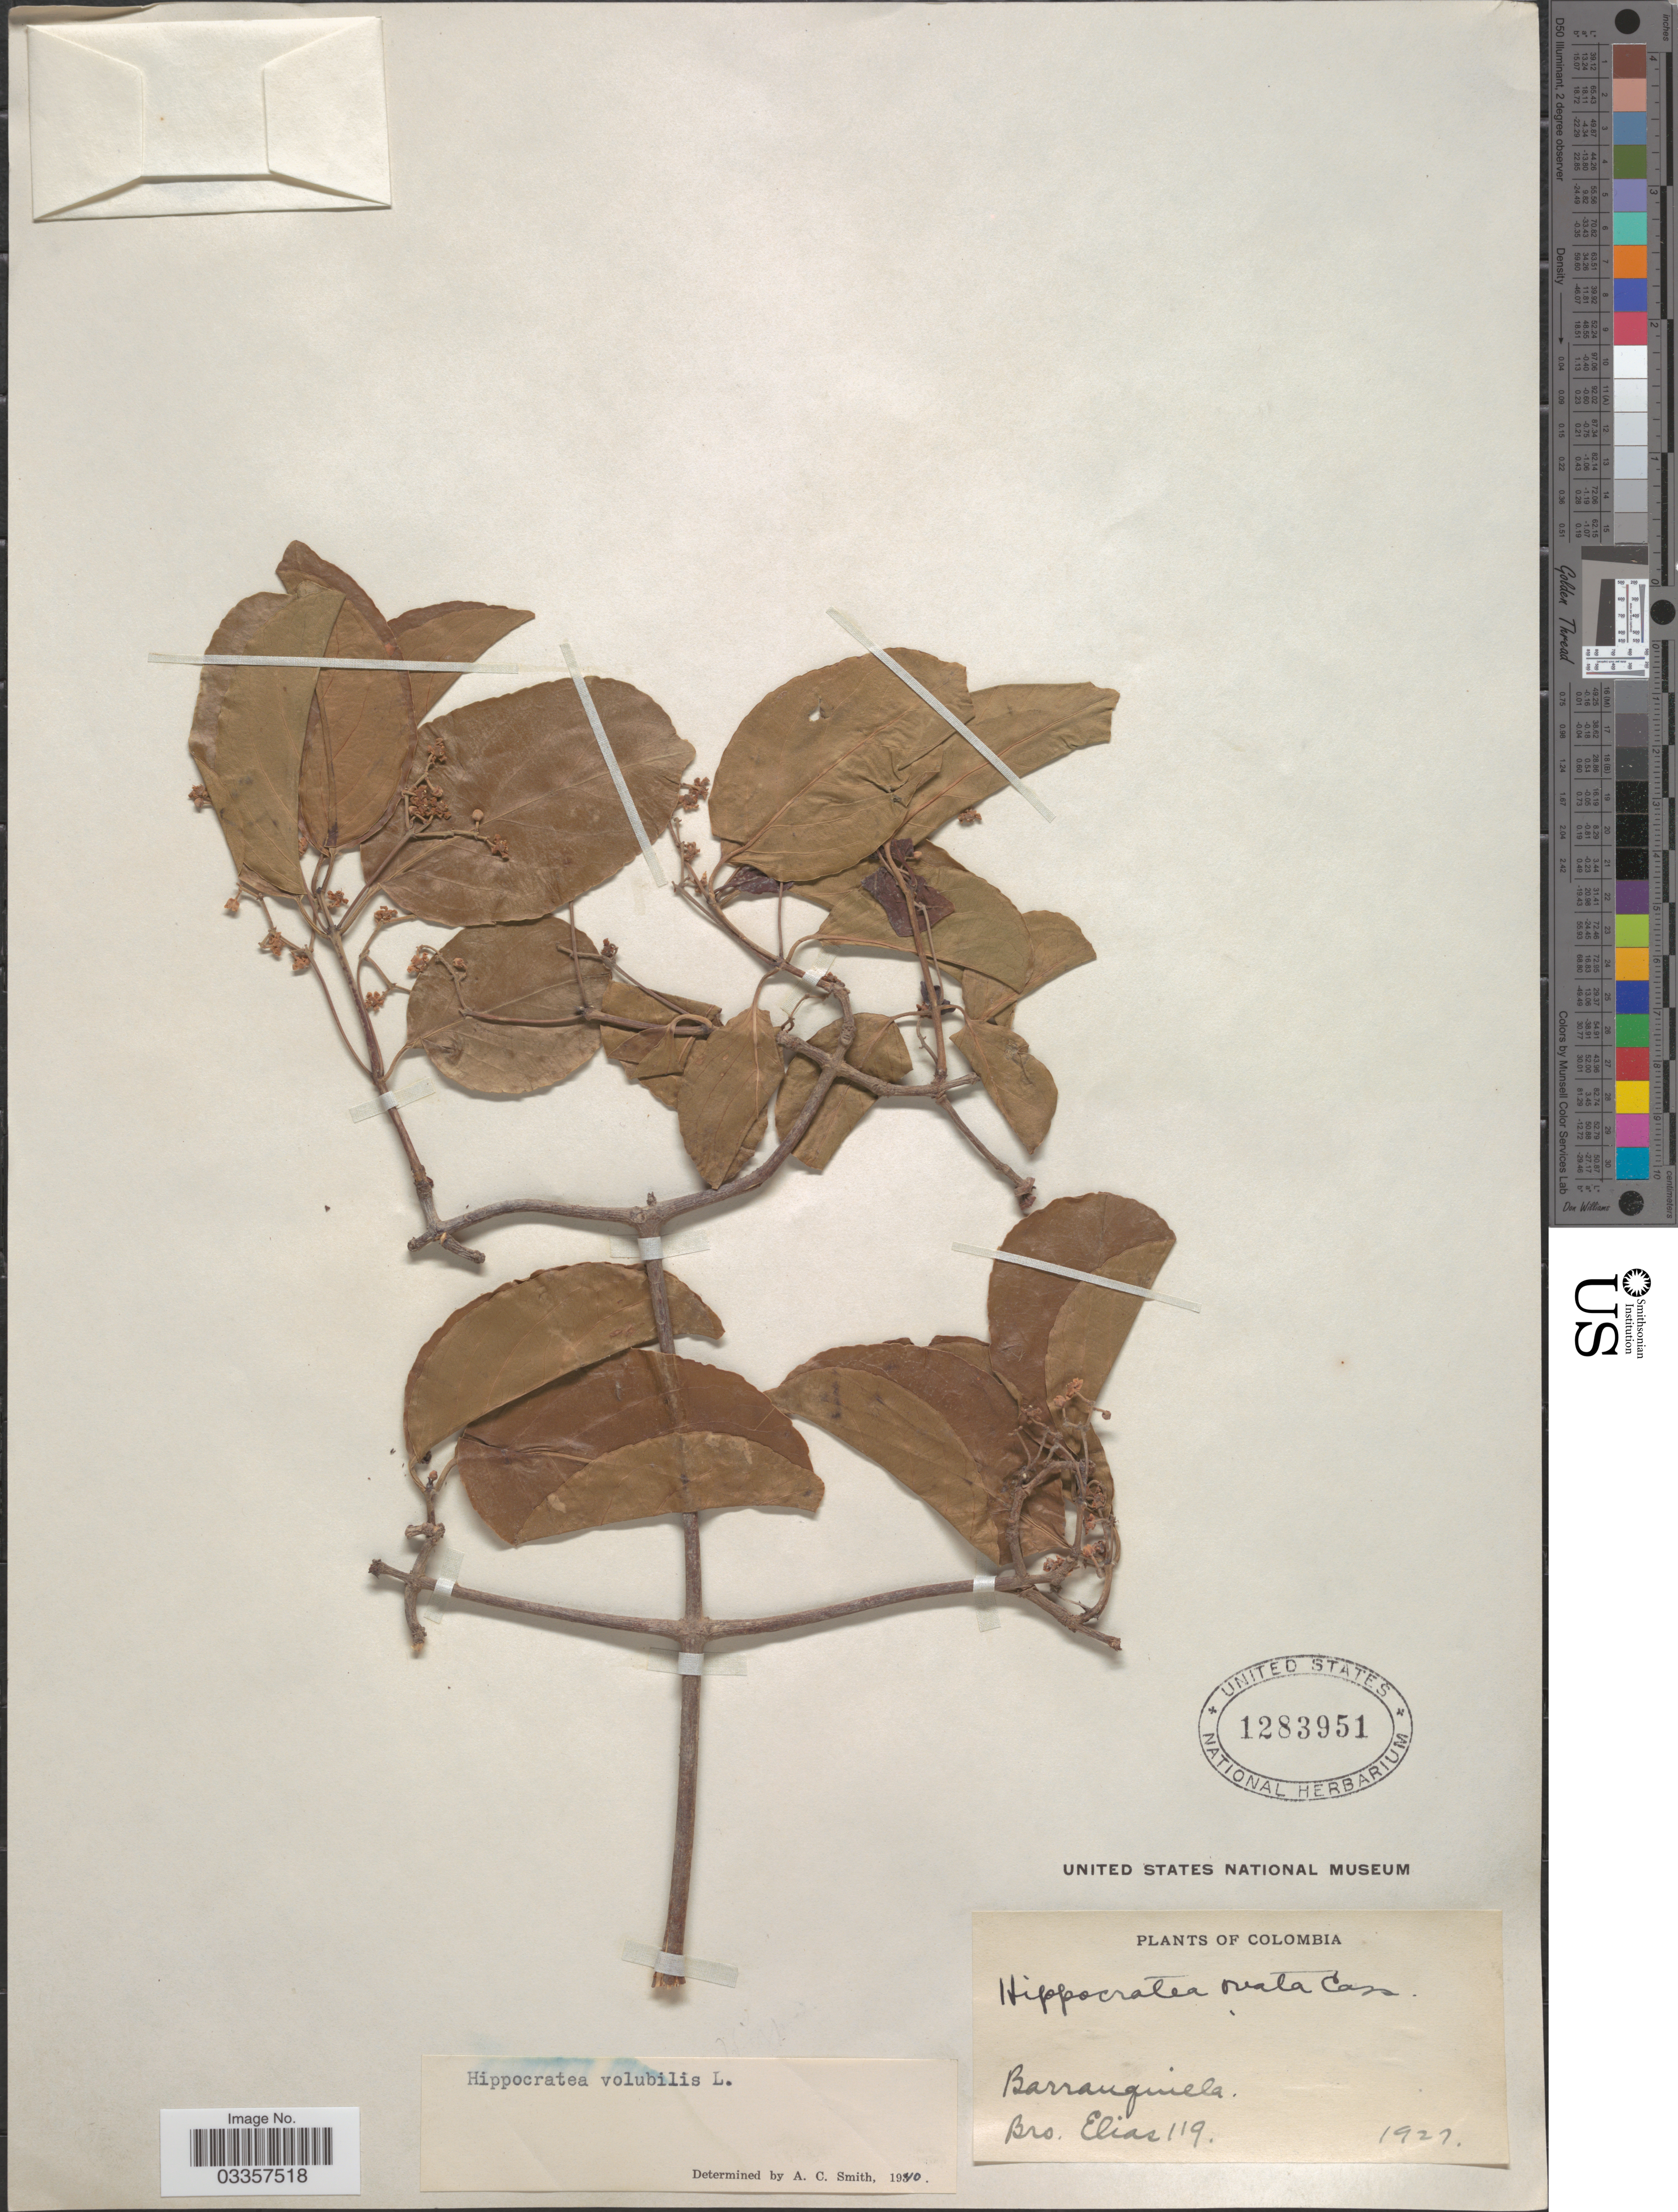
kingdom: Plantae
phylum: Tracheophyta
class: Magnoliopsida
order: Celastrales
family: Celastraceae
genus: Hippocratea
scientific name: Hippocratea volubilis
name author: L.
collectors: Bro. Elias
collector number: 119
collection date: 1927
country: Colombia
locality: Barranquilla.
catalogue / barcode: US 1283951